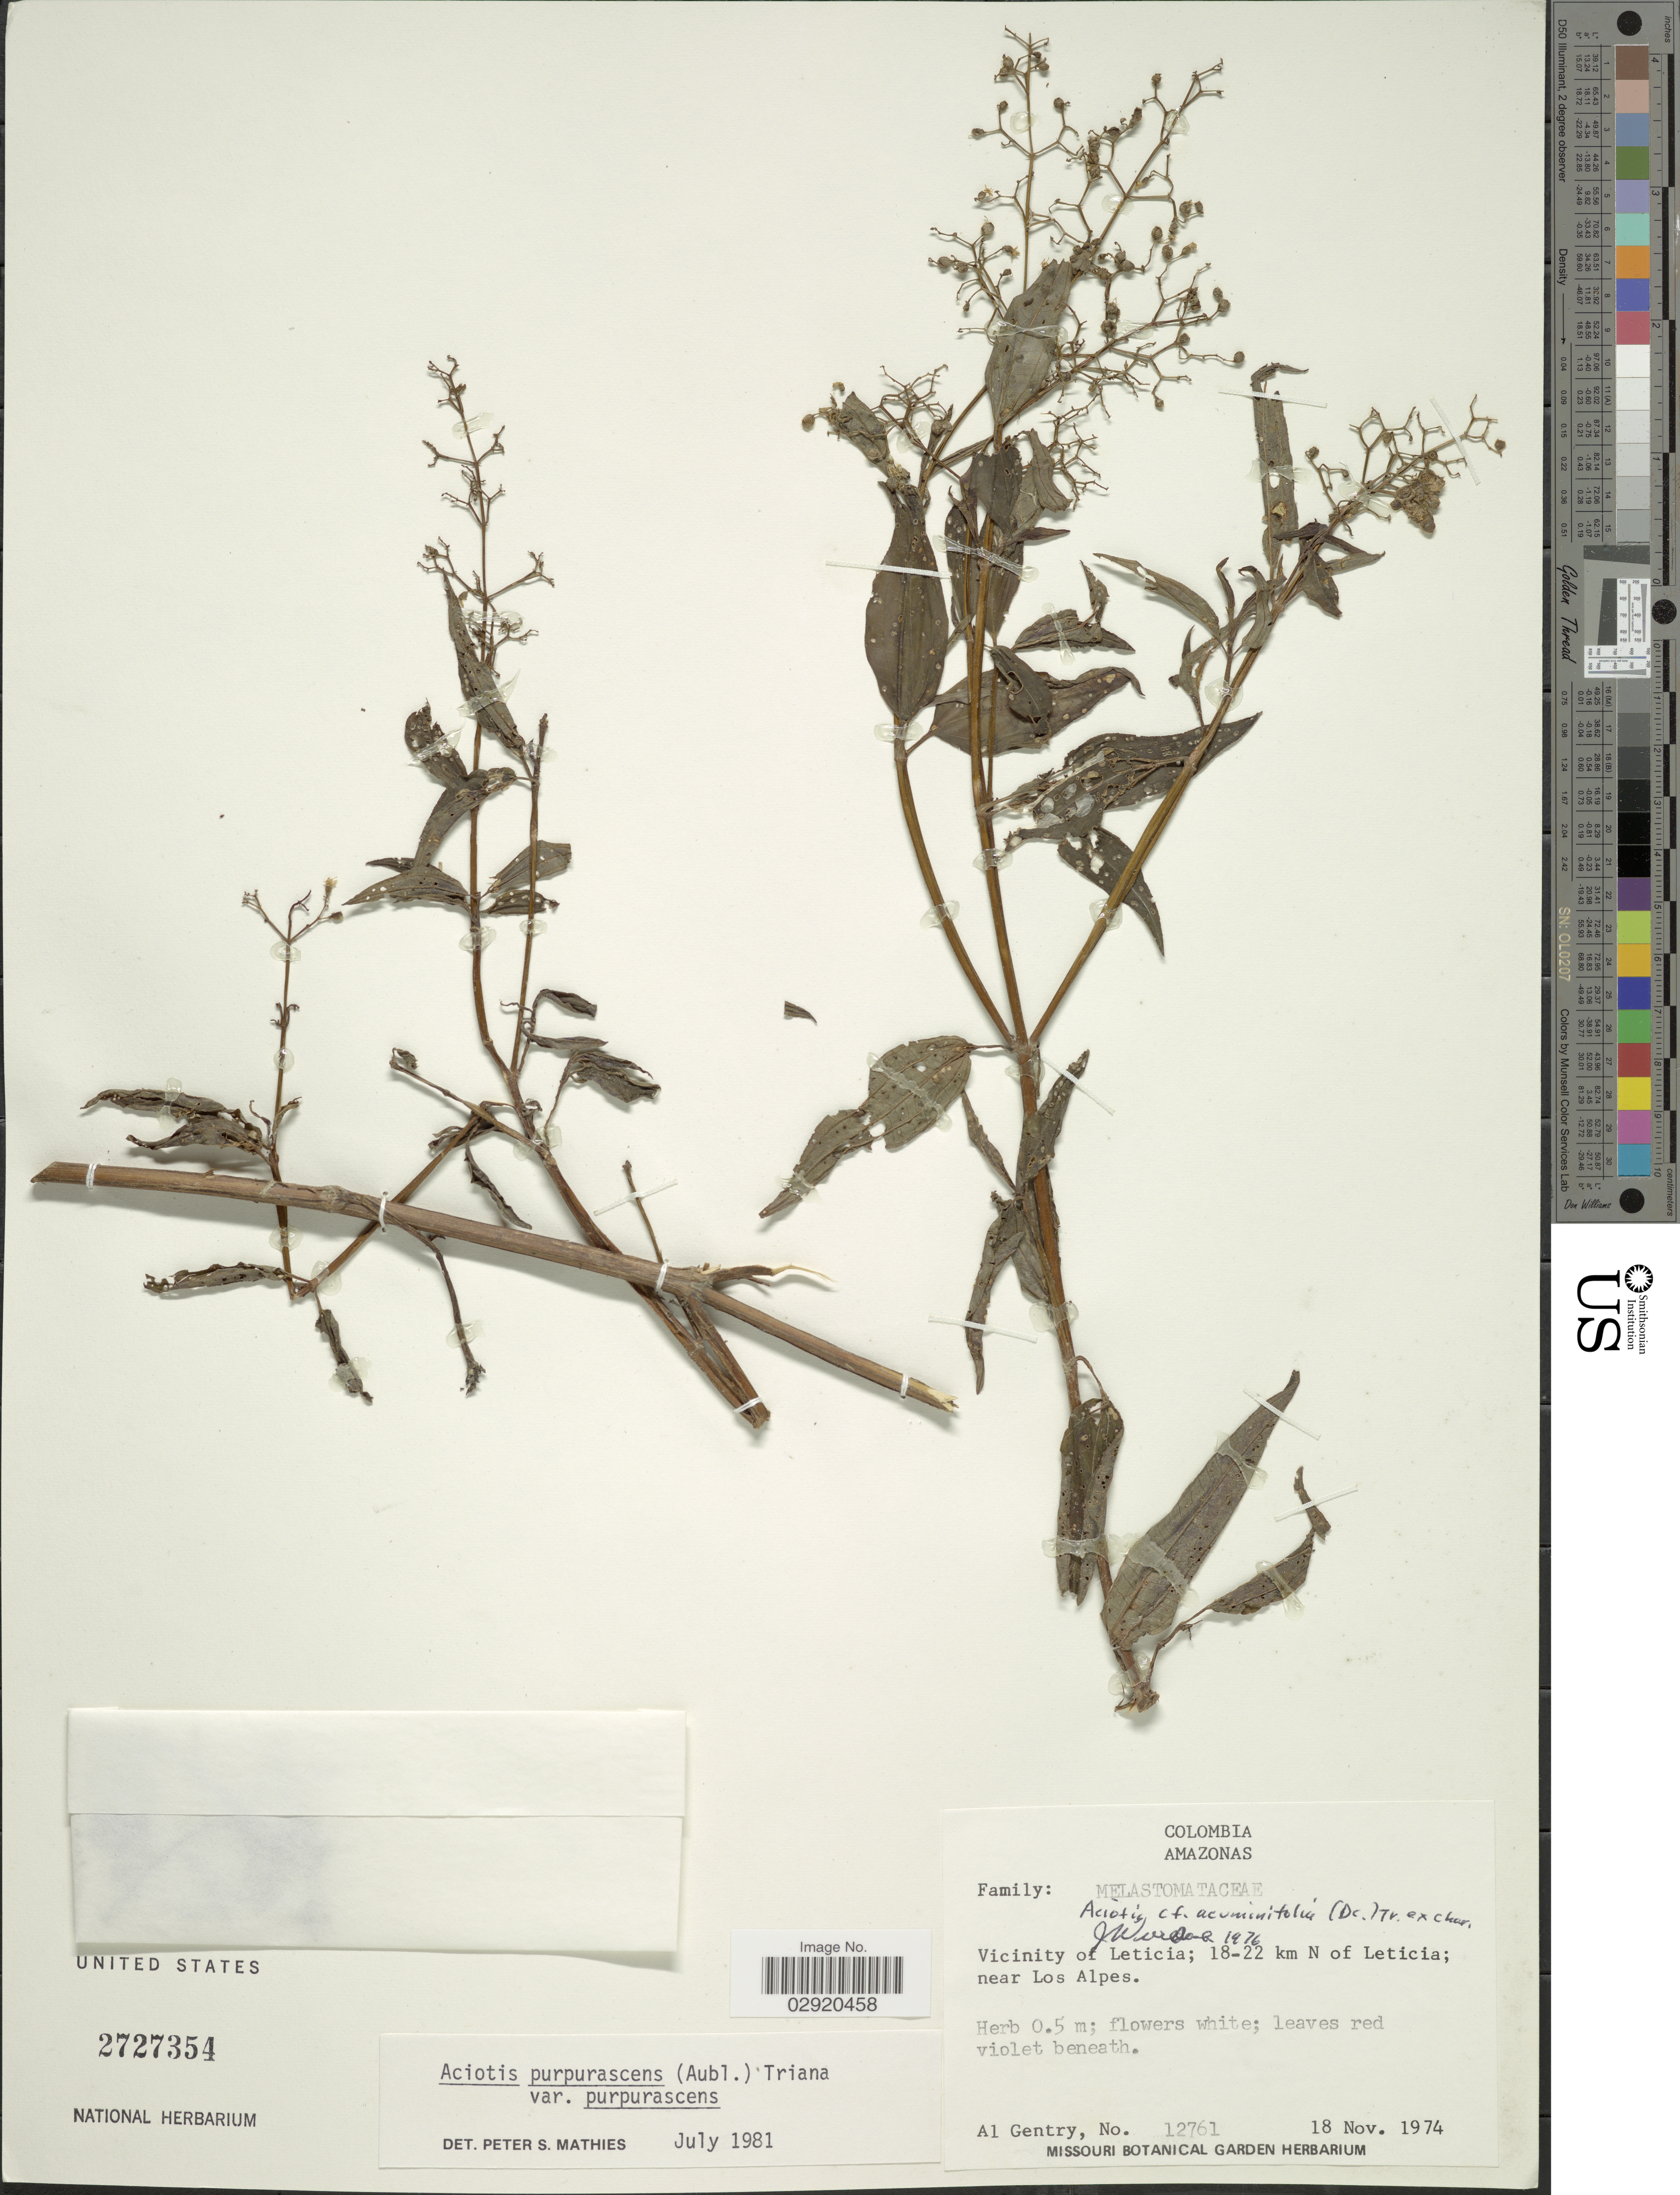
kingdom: Plantae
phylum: Tracheophyta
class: Magnoliopsida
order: Myrtales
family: Melastomataceae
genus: Aciotis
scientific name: Aciotis purpurascens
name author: (Aubl.) Triana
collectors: A. H. Gentry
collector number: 12761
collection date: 1974-11-18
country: Colombia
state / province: Amazônas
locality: Vicinity of Leticia; 18-22 km N of Leticia; near Los Alpes.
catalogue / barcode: US 2727354